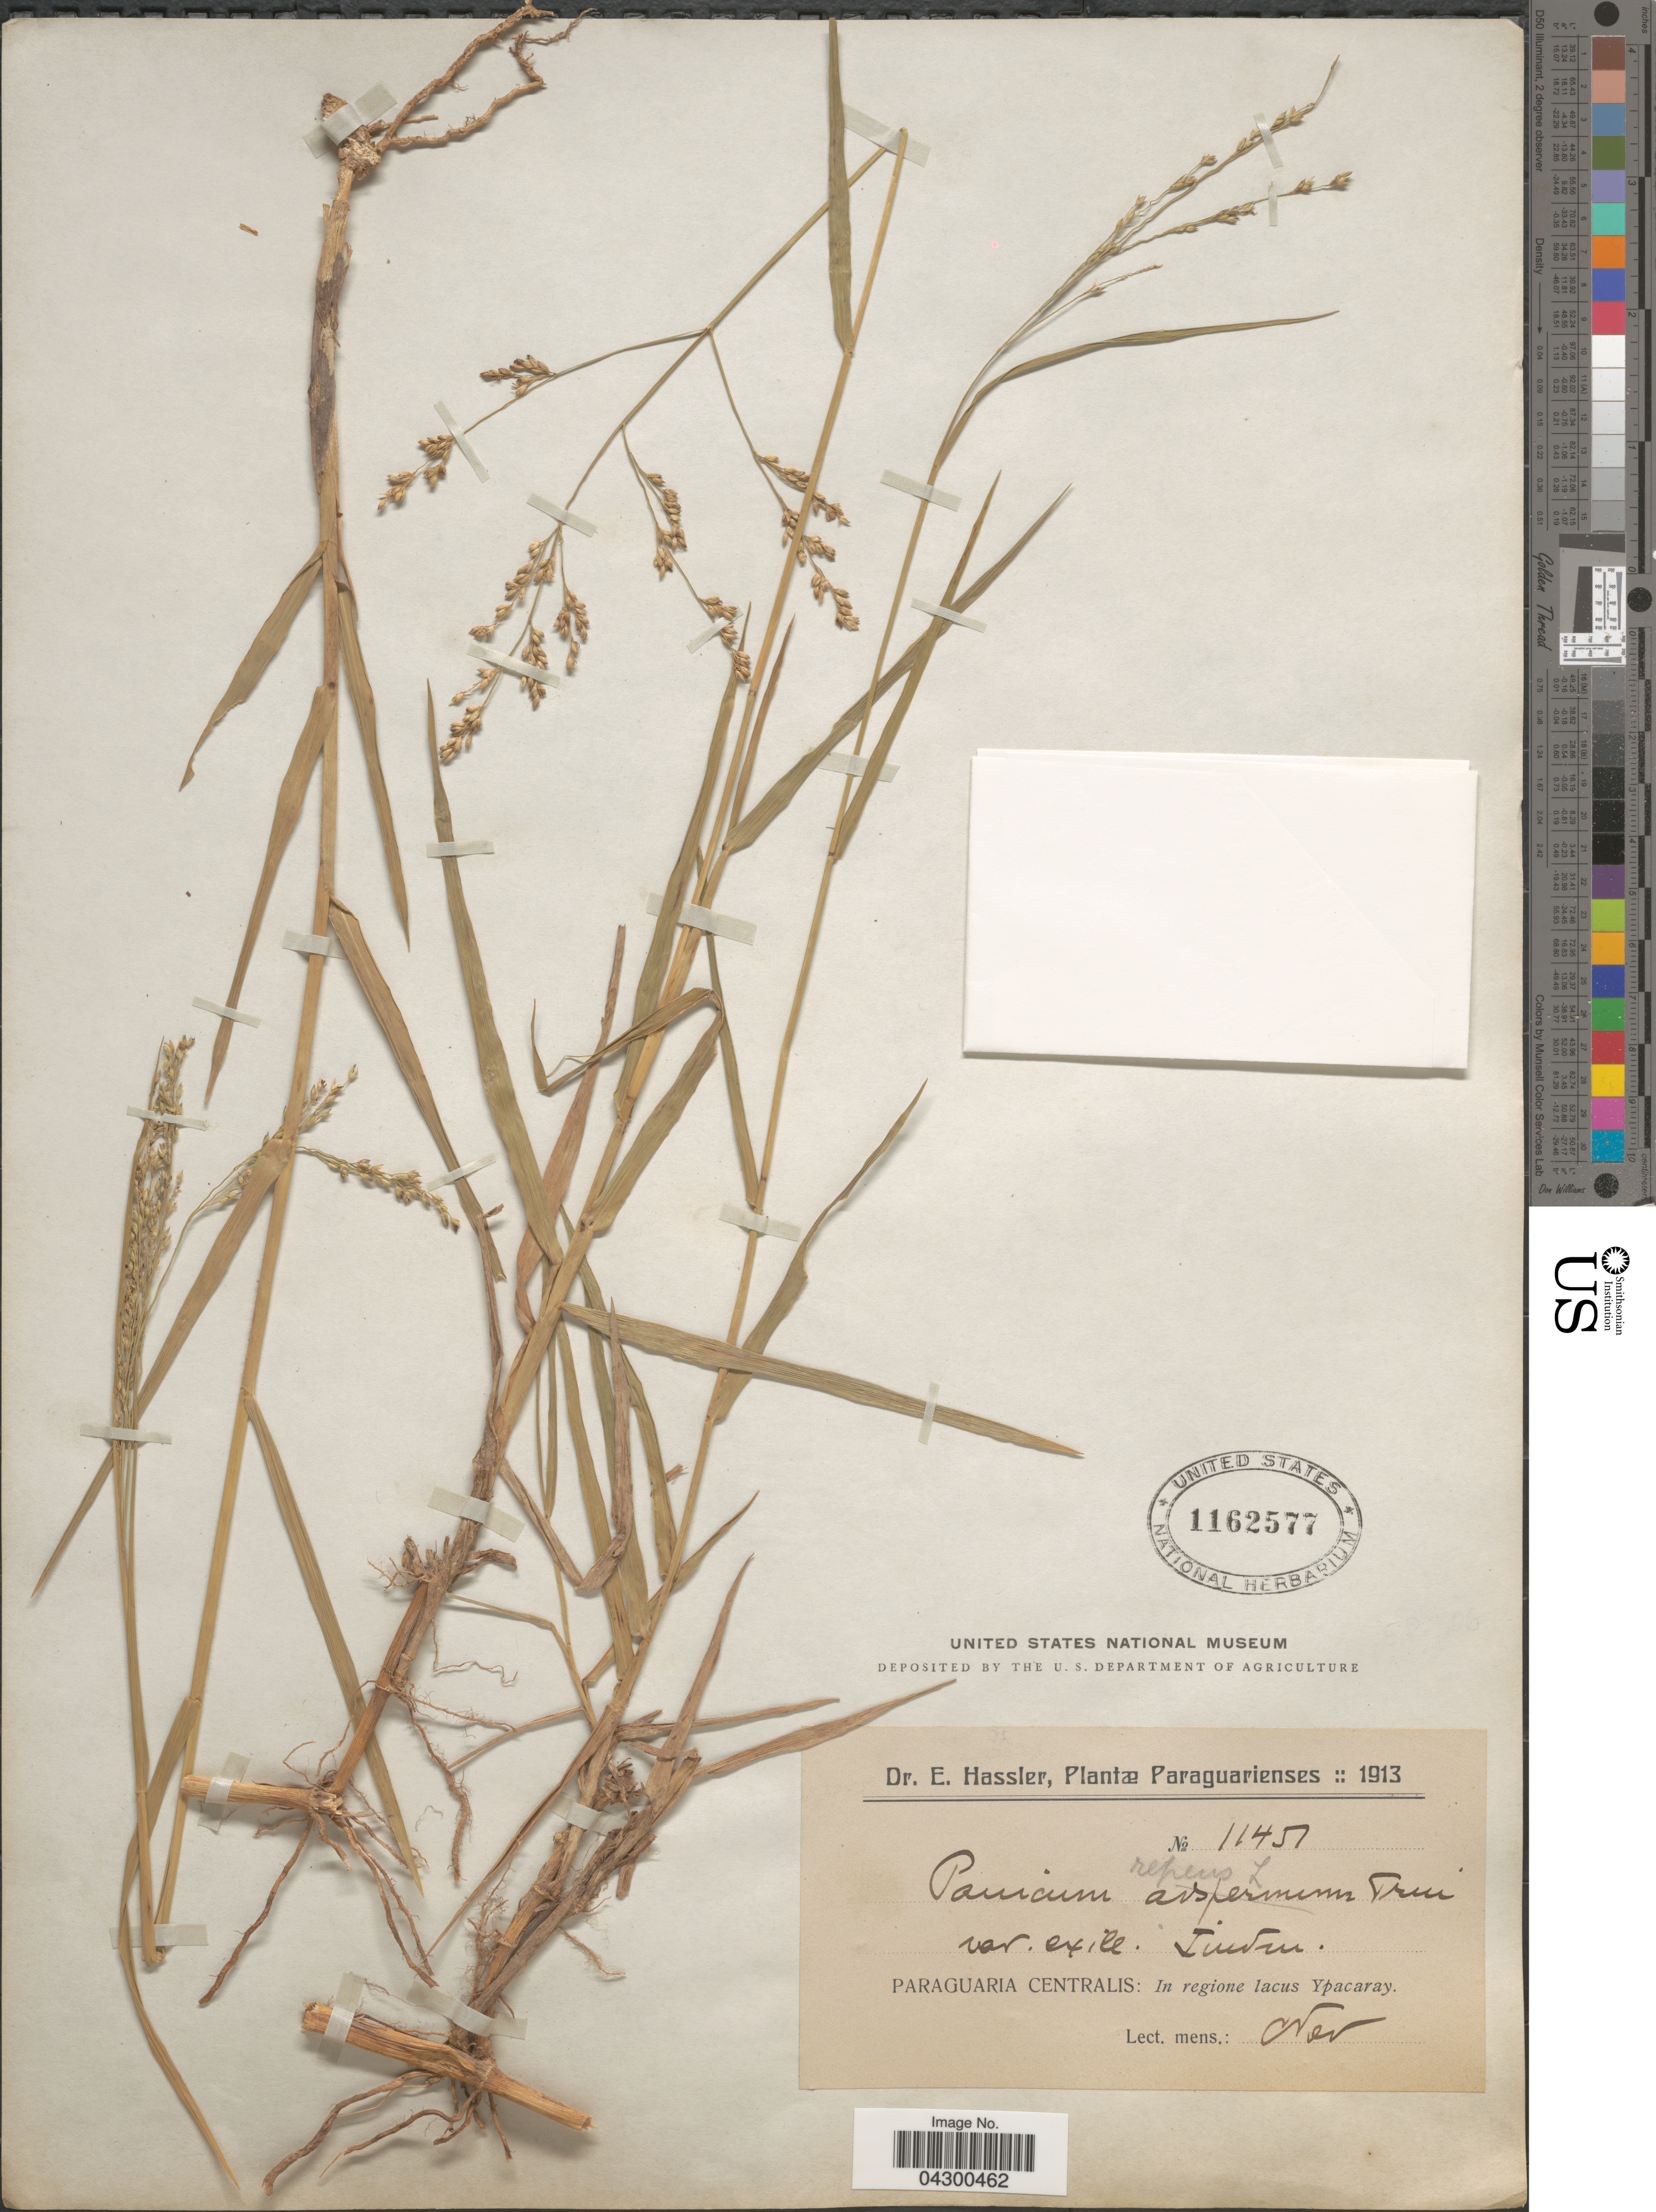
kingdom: Plantae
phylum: Tracheophyta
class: Liliopsida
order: Poales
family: Poaceae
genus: Panicum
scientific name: Panicum repens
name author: L.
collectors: E. Hassler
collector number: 11451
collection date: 1913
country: Paraguay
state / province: Paraguari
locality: Paraguarienses. Paraguaria Centralis: In regione lacus Ypacaray.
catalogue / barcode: US 1162577